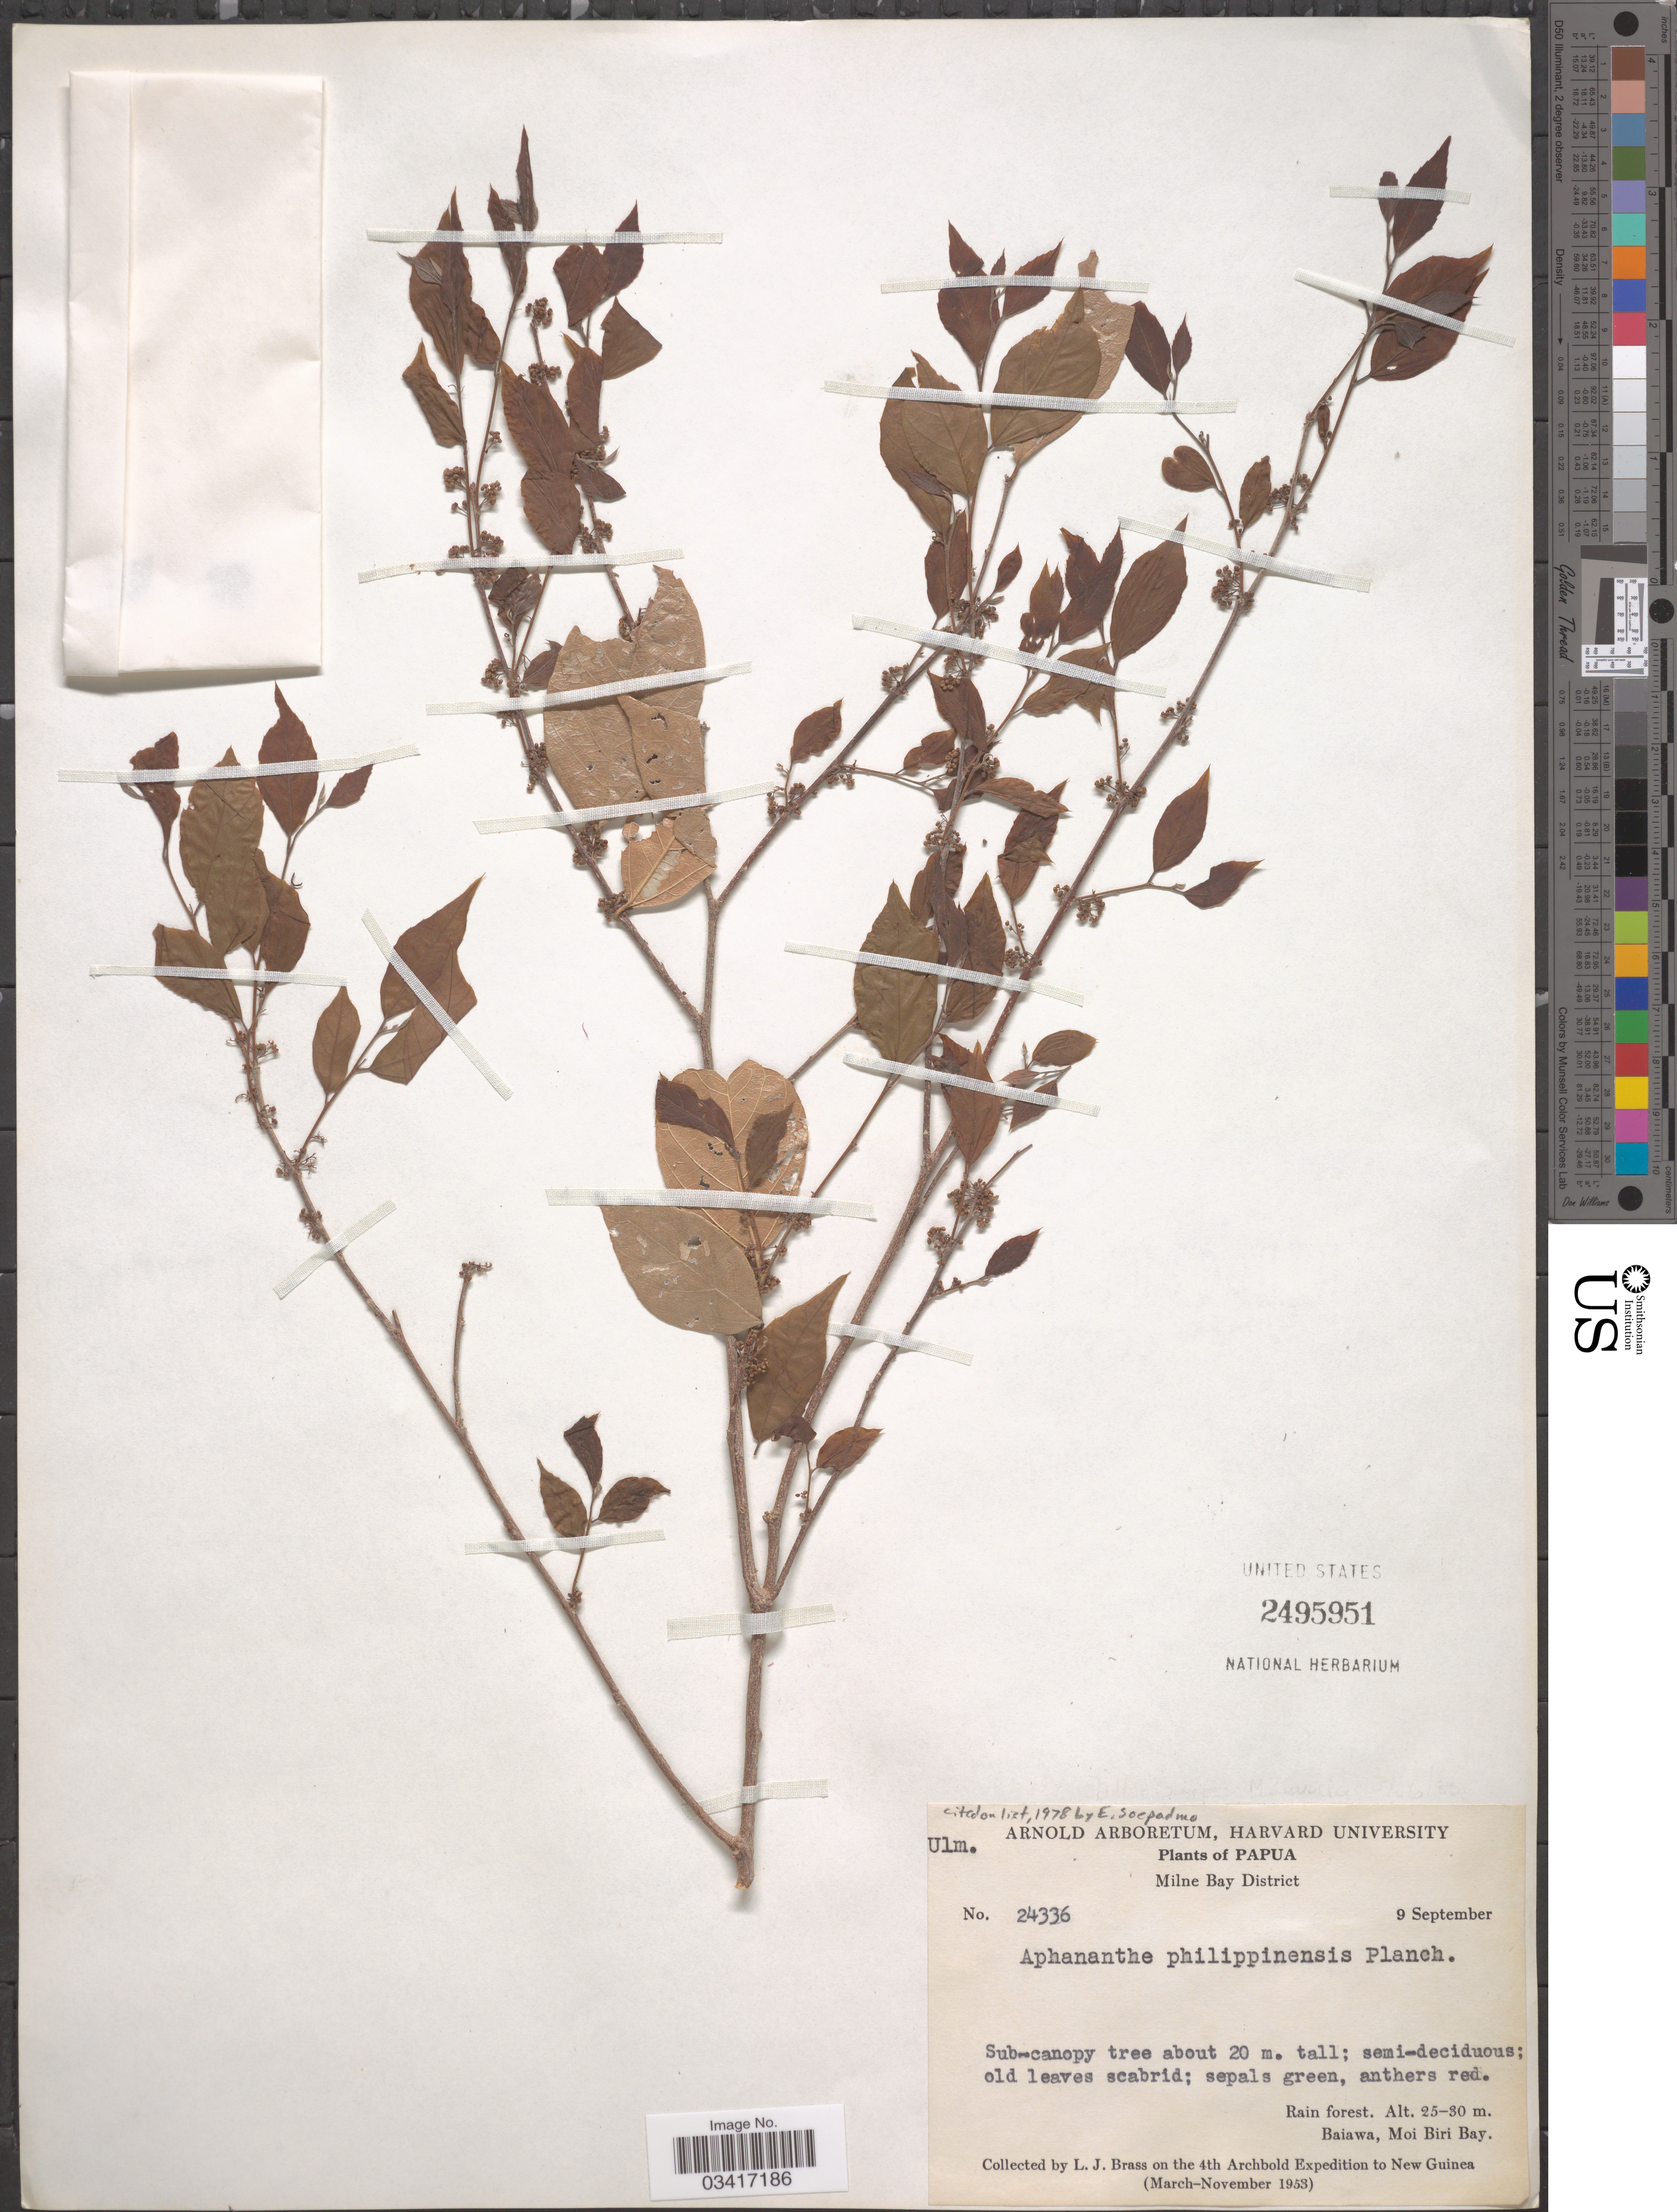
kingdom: Plantae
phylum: Tracheophyta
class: Magnoliopsida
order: Rosales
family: Cannabaceae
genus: Aphananthe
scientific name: Aphananthe philippinensis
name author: Planch.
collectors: L. J. Brass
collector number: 24336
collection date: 1953-09-09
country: Papua New Guinea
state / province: Milne Bay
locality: Papua. Milne Bay District. Baiawa, Moi Biri Bay. New Guinea.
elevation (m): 25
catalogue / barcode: US 2495951